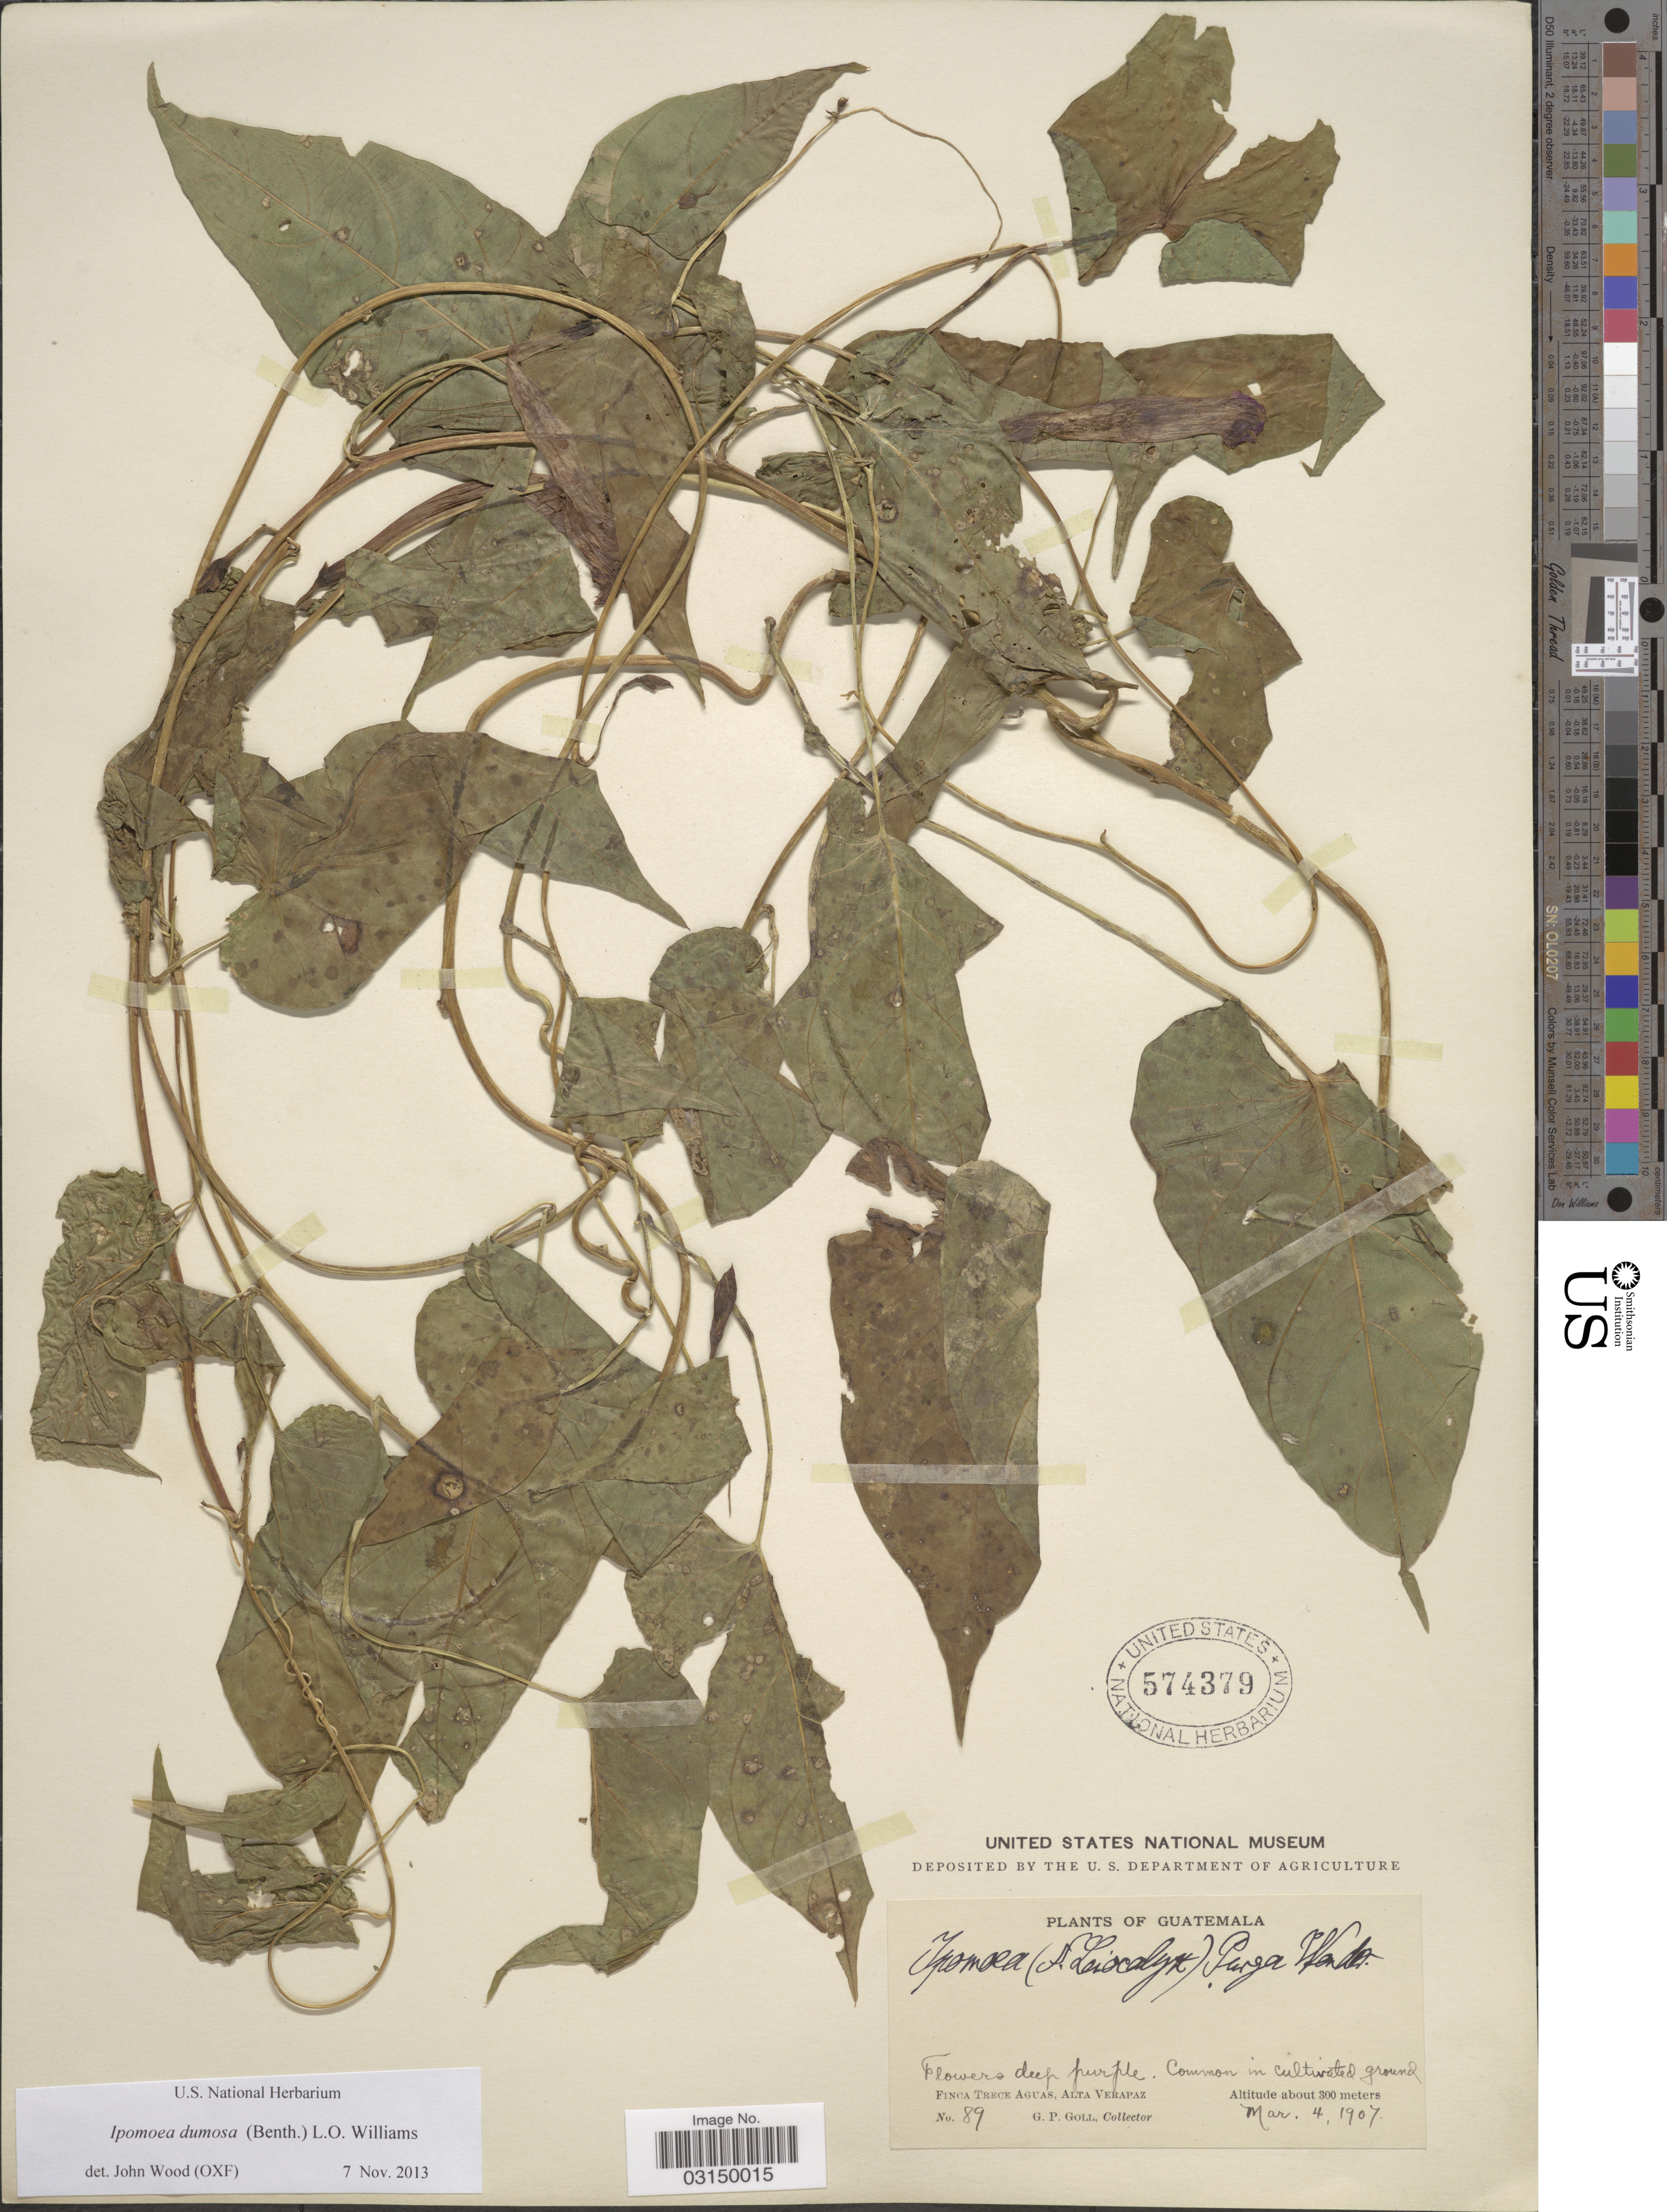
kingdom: Plantae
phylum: Tracheophyta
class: Magnoliopsida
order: Solanales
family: Convolvulaceae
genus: Ipomoea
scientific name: Ipomoea dumosa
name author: (Benth.) L.O. Williams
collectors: G. P. Goll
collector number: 89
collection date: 1907-03-04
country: Guatemala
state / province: Alta Verapaz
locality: Finca Trece Aguas.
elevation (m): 300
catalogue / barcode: US 574379